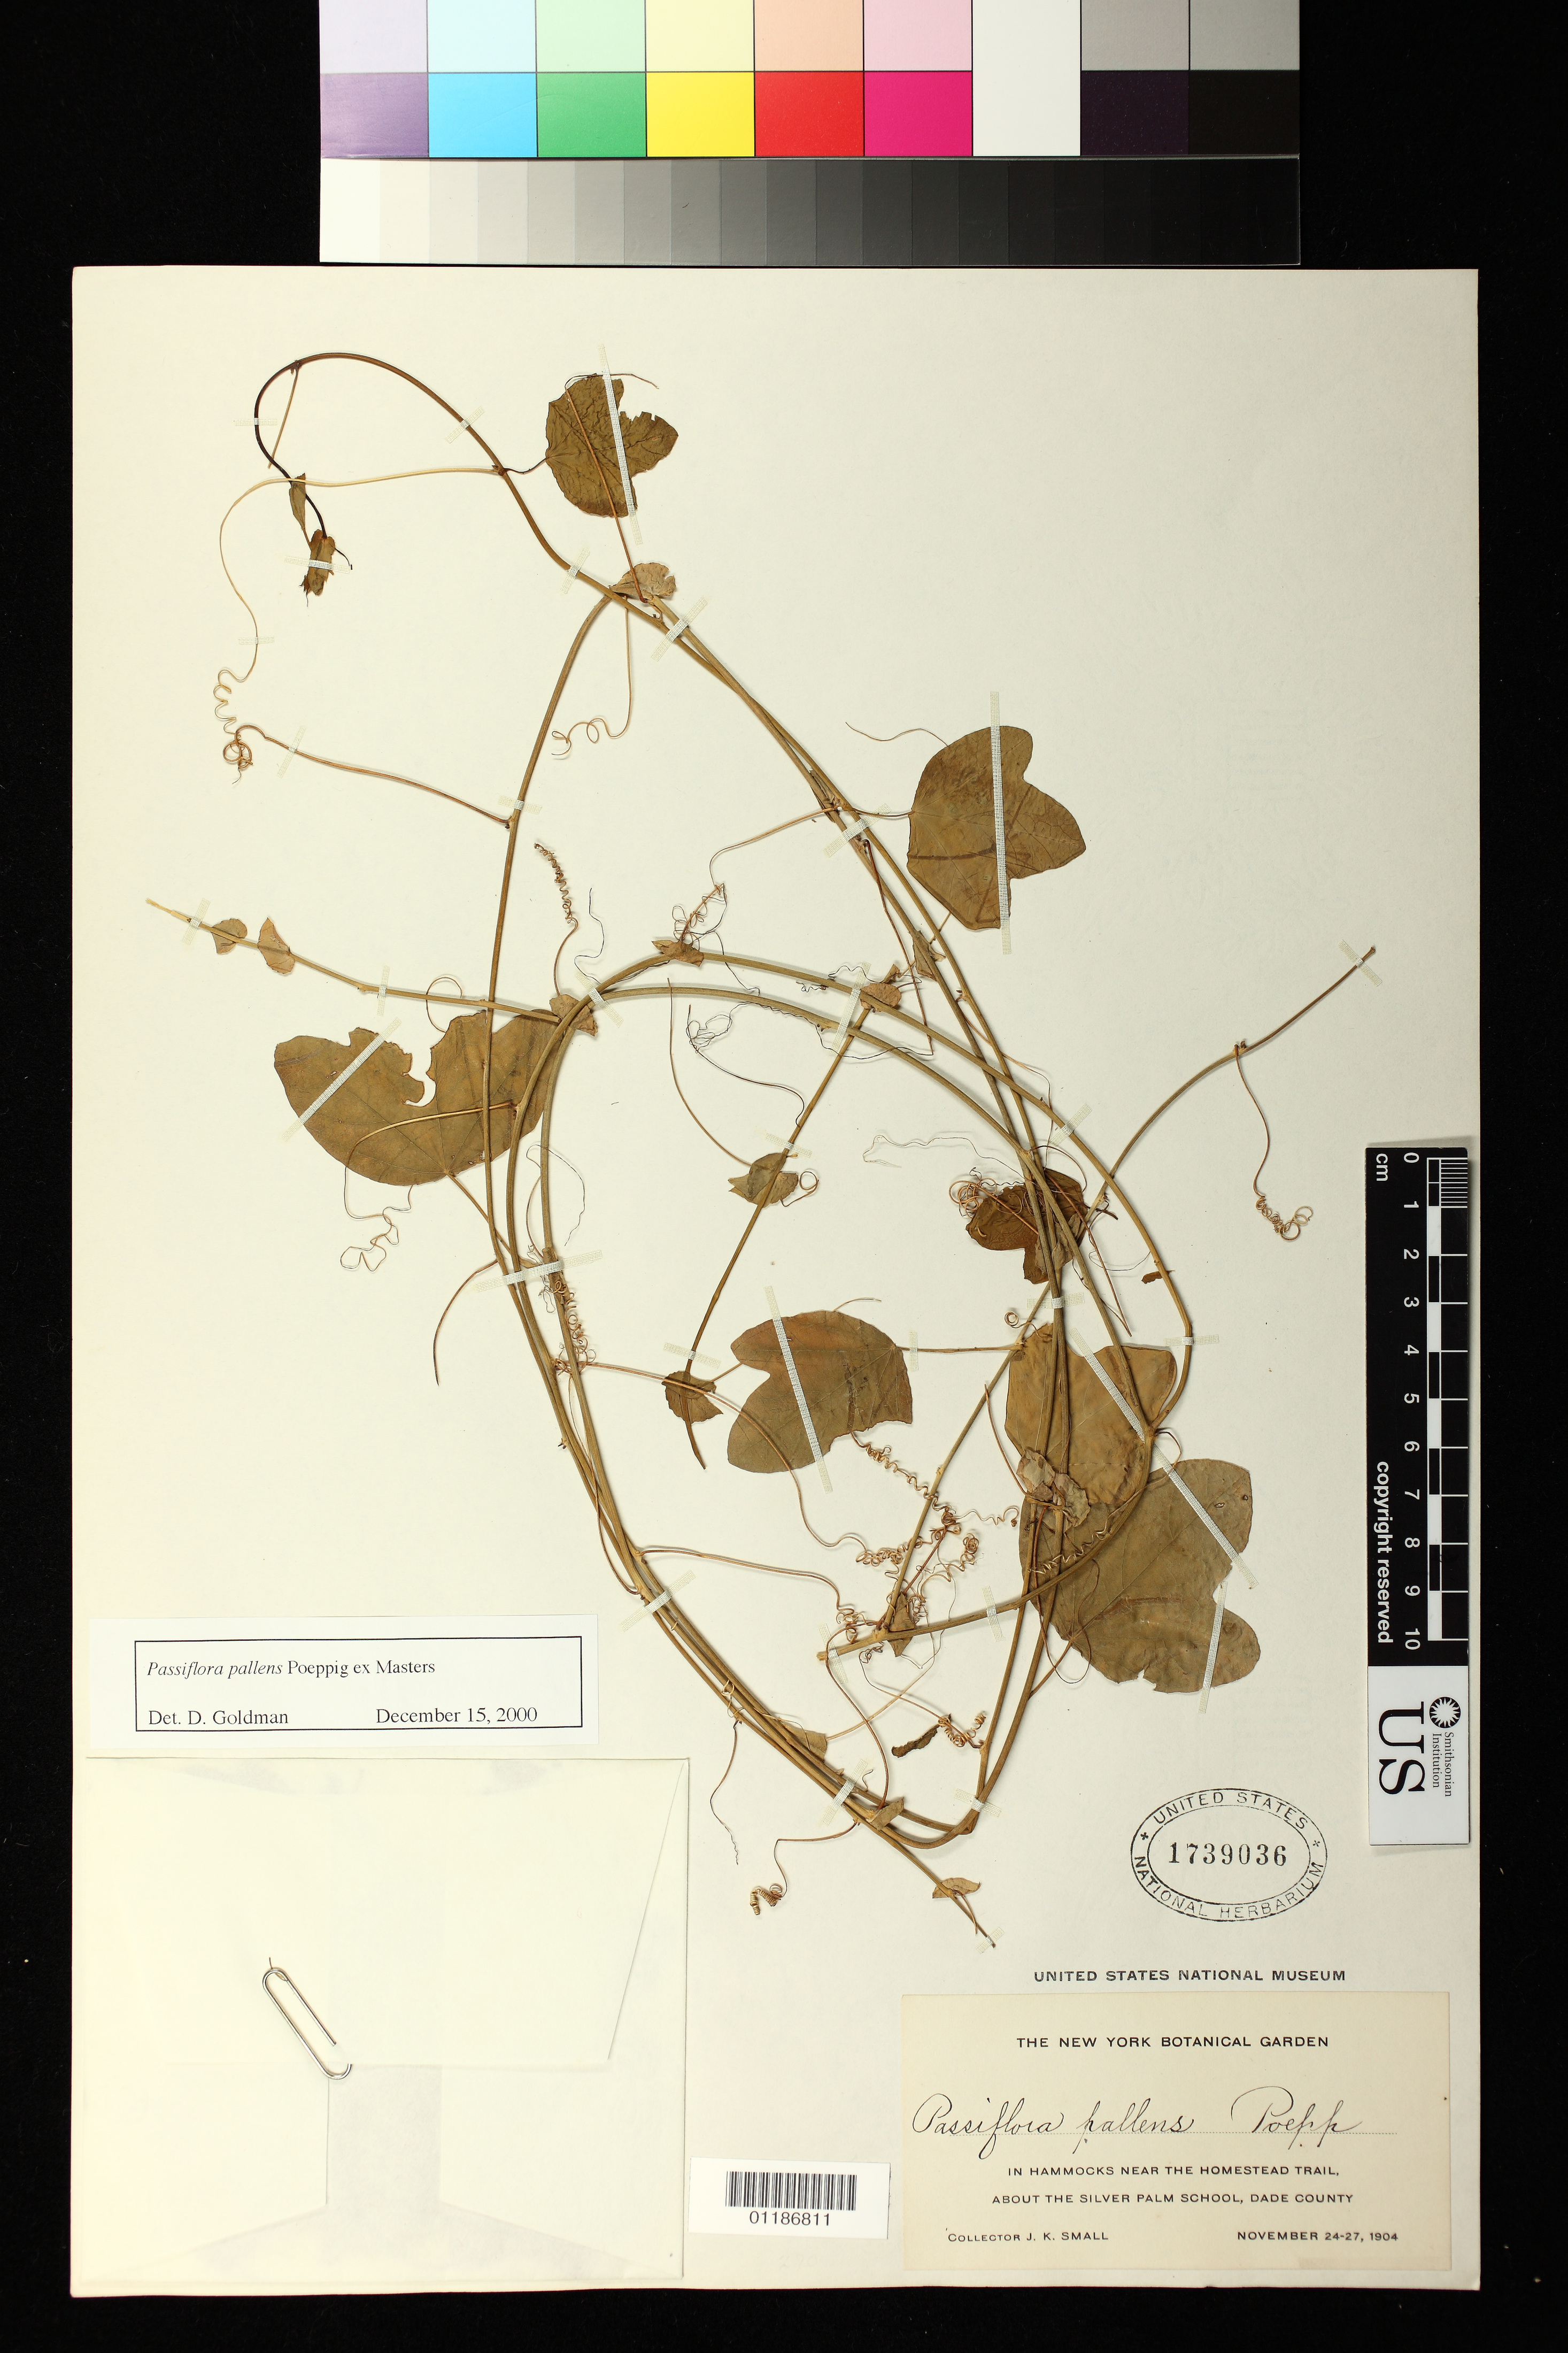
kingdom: Plantae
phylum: Tracheophyta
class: Magnoliopsida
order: Malpighiales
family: Passifloraceae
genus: Passiflora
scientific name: Passiflora pallens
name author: Poepp. ex Mast.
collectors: J. K. Small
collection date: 1904-11-24/1904-11-27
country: United States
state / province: Florida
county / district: Dade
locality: In hammocks near the homestead trail about the Silver Palm School.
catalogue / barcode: US 1739036